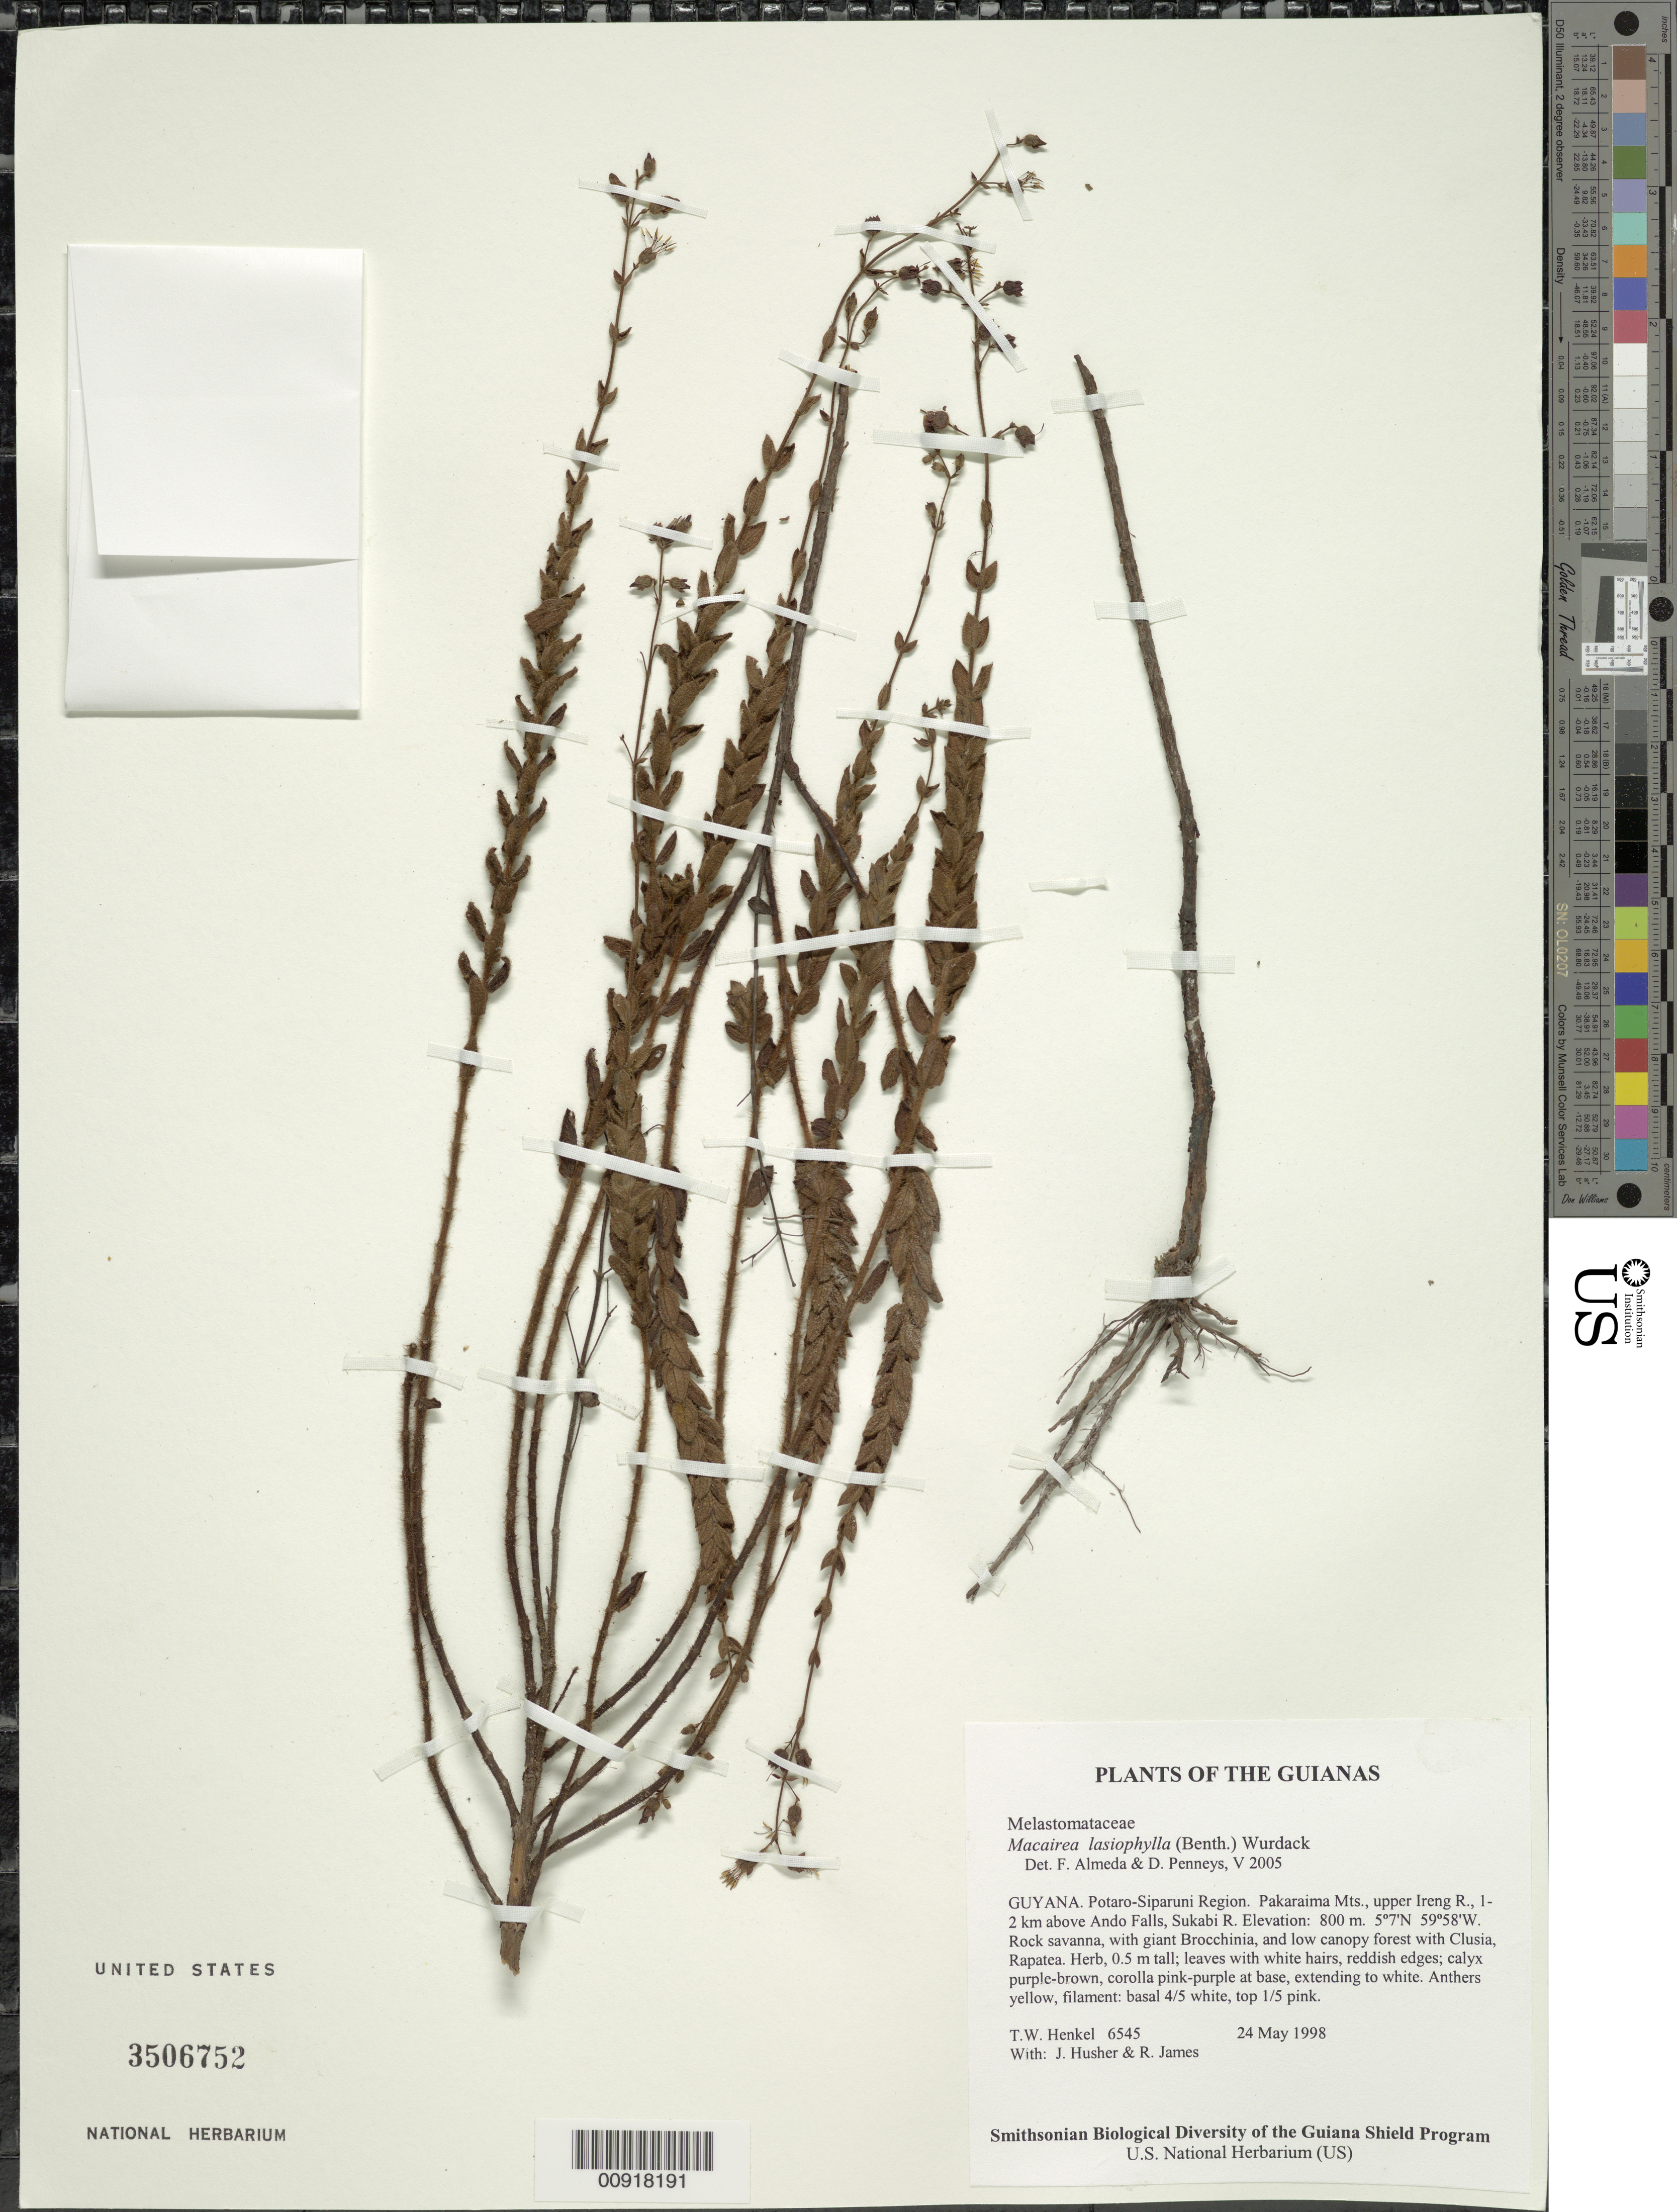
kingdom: Plantae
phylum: Tracheophyta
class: Magnoliopsida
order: Myrtales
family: Melastomataceae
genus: Macairea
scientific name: Macairea lasiophylla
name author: (Benth.) Wurdack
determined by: Almeda, F.; Penneys, D. S.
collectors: T. Henkel, J. Husher & R. James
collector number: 6545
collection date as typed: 24 May 1998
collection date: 1998-05-24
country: Guyana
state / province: Potaro-Siparuni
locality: Pakaraima Mts., upper Ireng R., 1-2 km above Ando Falls, Sukabi R.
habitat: Rock savanna, with giant Brocchinia, and low canopy forest with Clusia, Rapatea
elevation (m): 800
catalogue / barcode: US 3506752